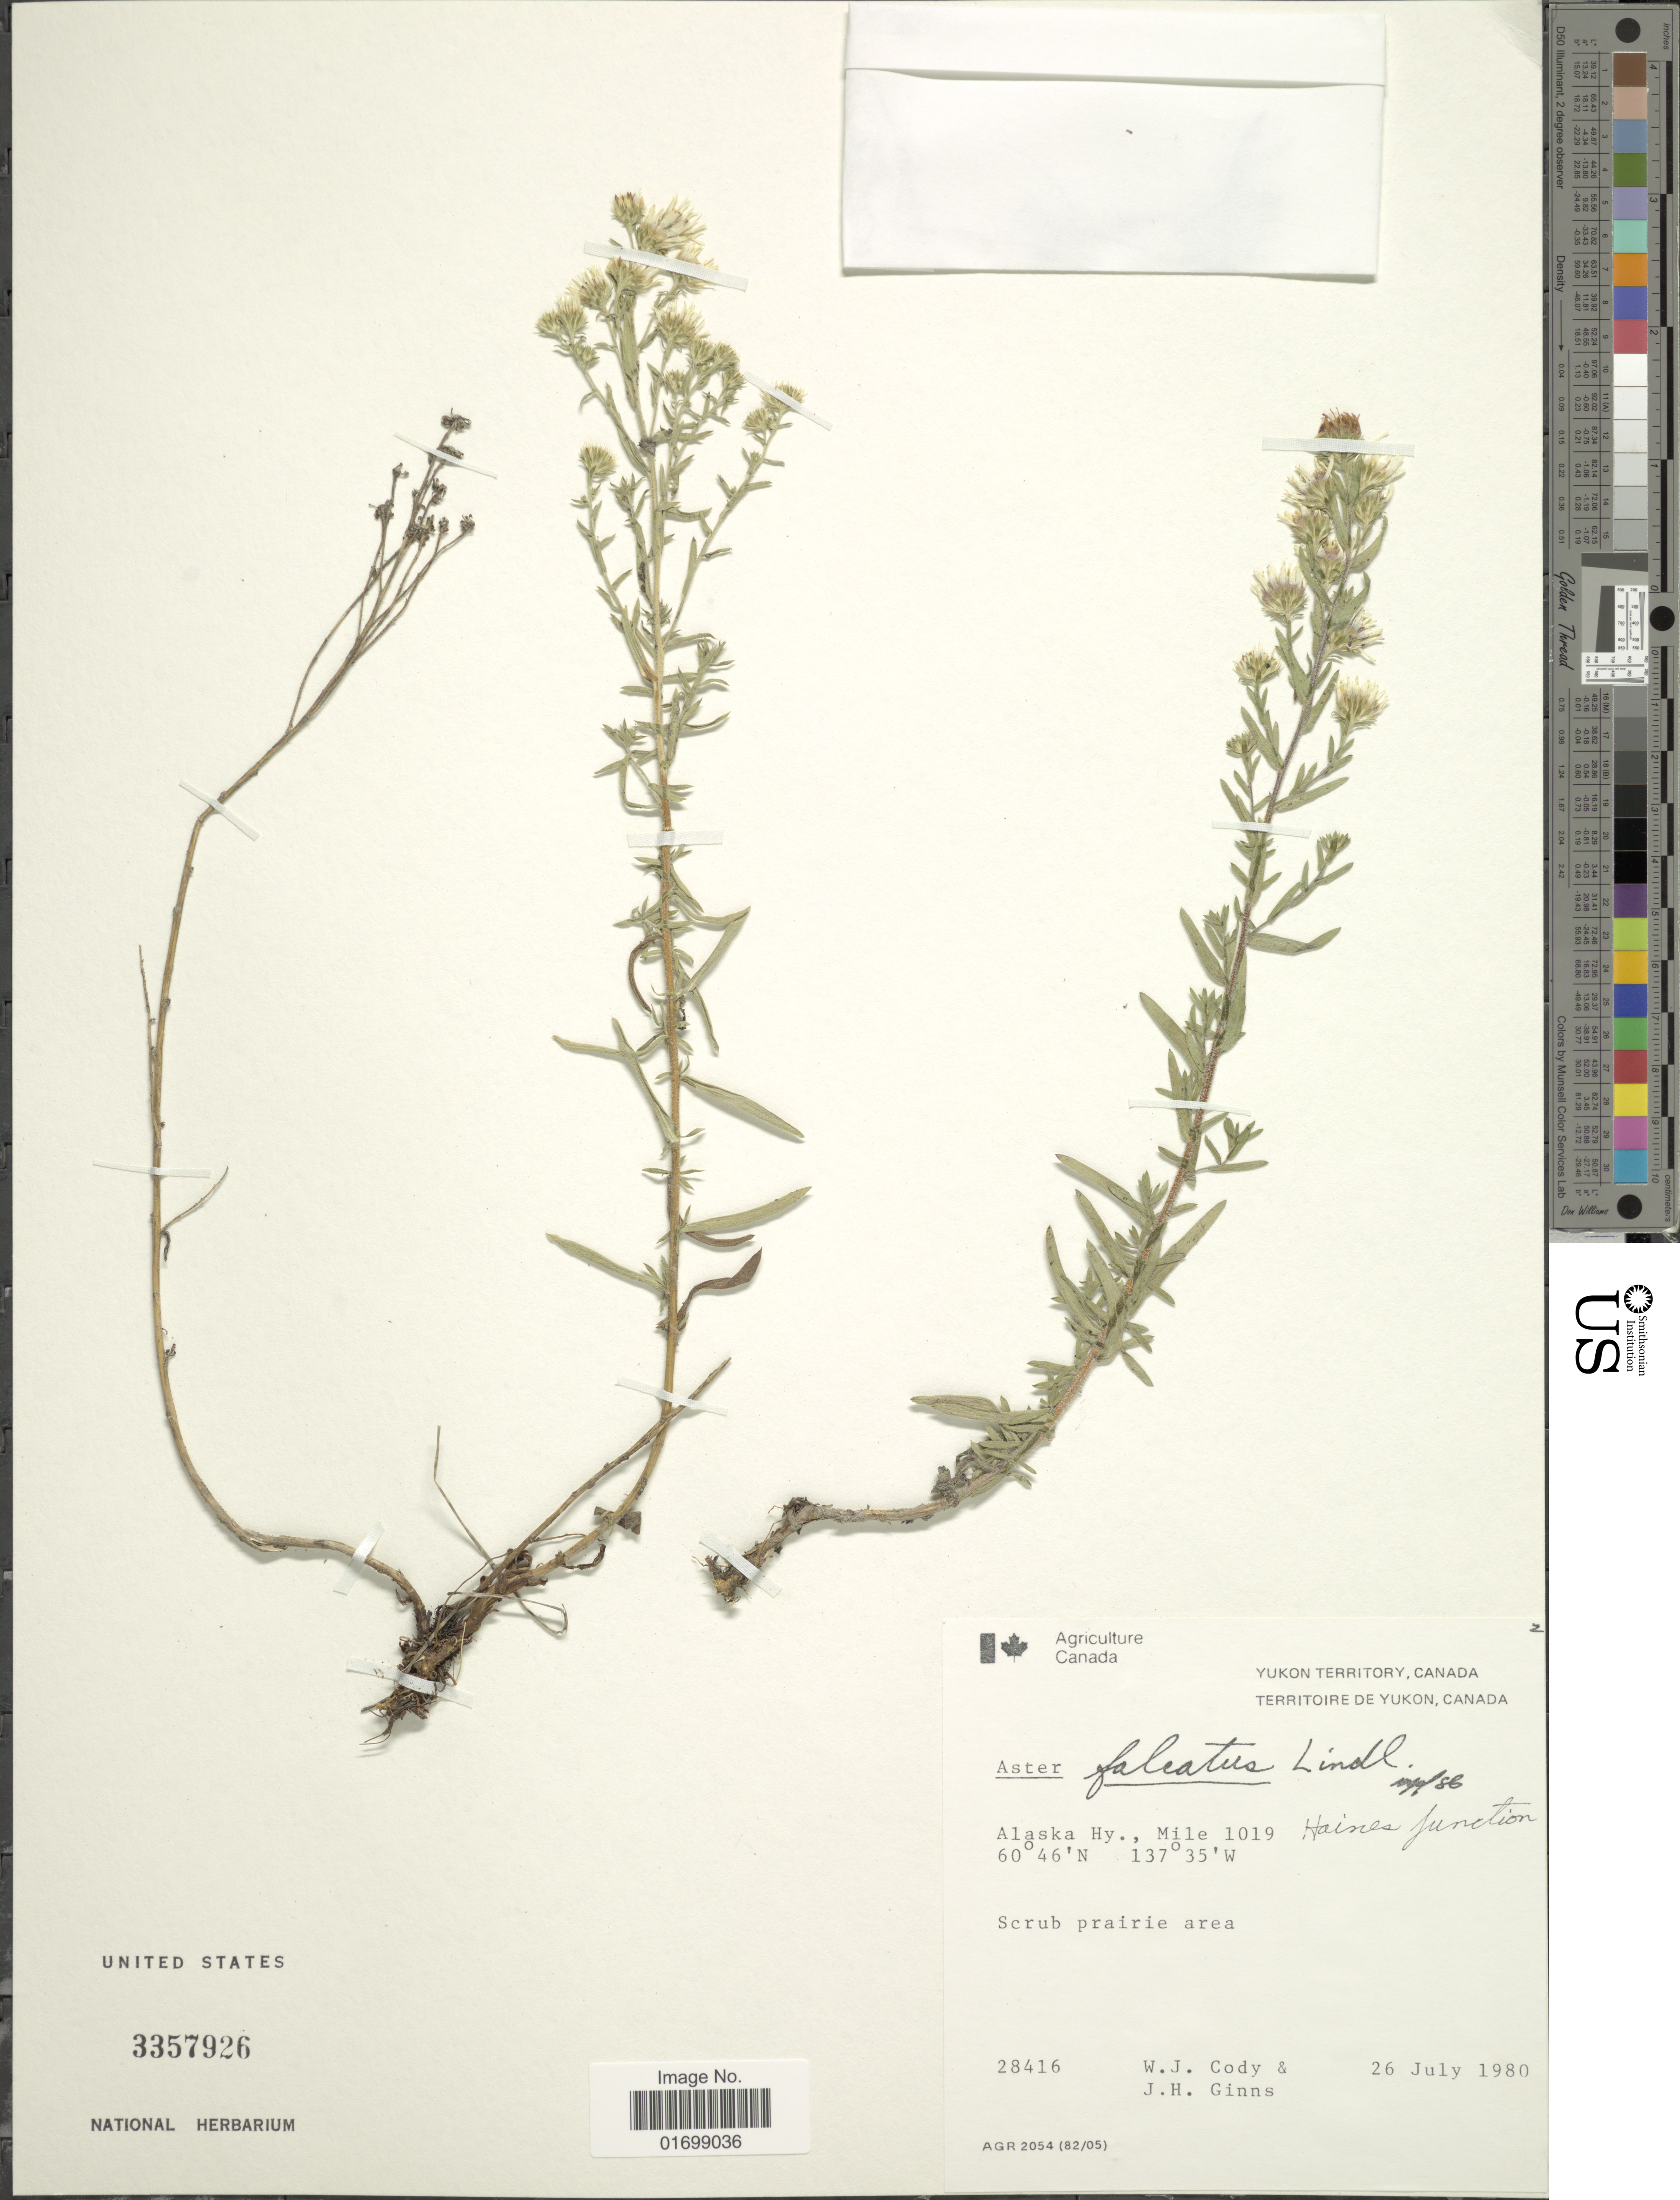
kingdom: Plantae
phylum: Tracheophyta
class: Magnoliopsida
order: Asterales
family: Asteraceae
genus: Symphyotrichum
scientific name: Symphyotrichum falcatum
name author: (Lindl. ex Lindl.) G.L. Nesom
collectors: W. Cody & J. Ginns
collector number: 28416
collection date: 1980-07-26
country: Canada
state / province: Yukon Territory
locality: Alaska Hy., Mile 1019 Haines junction.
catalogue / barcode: US 3357926